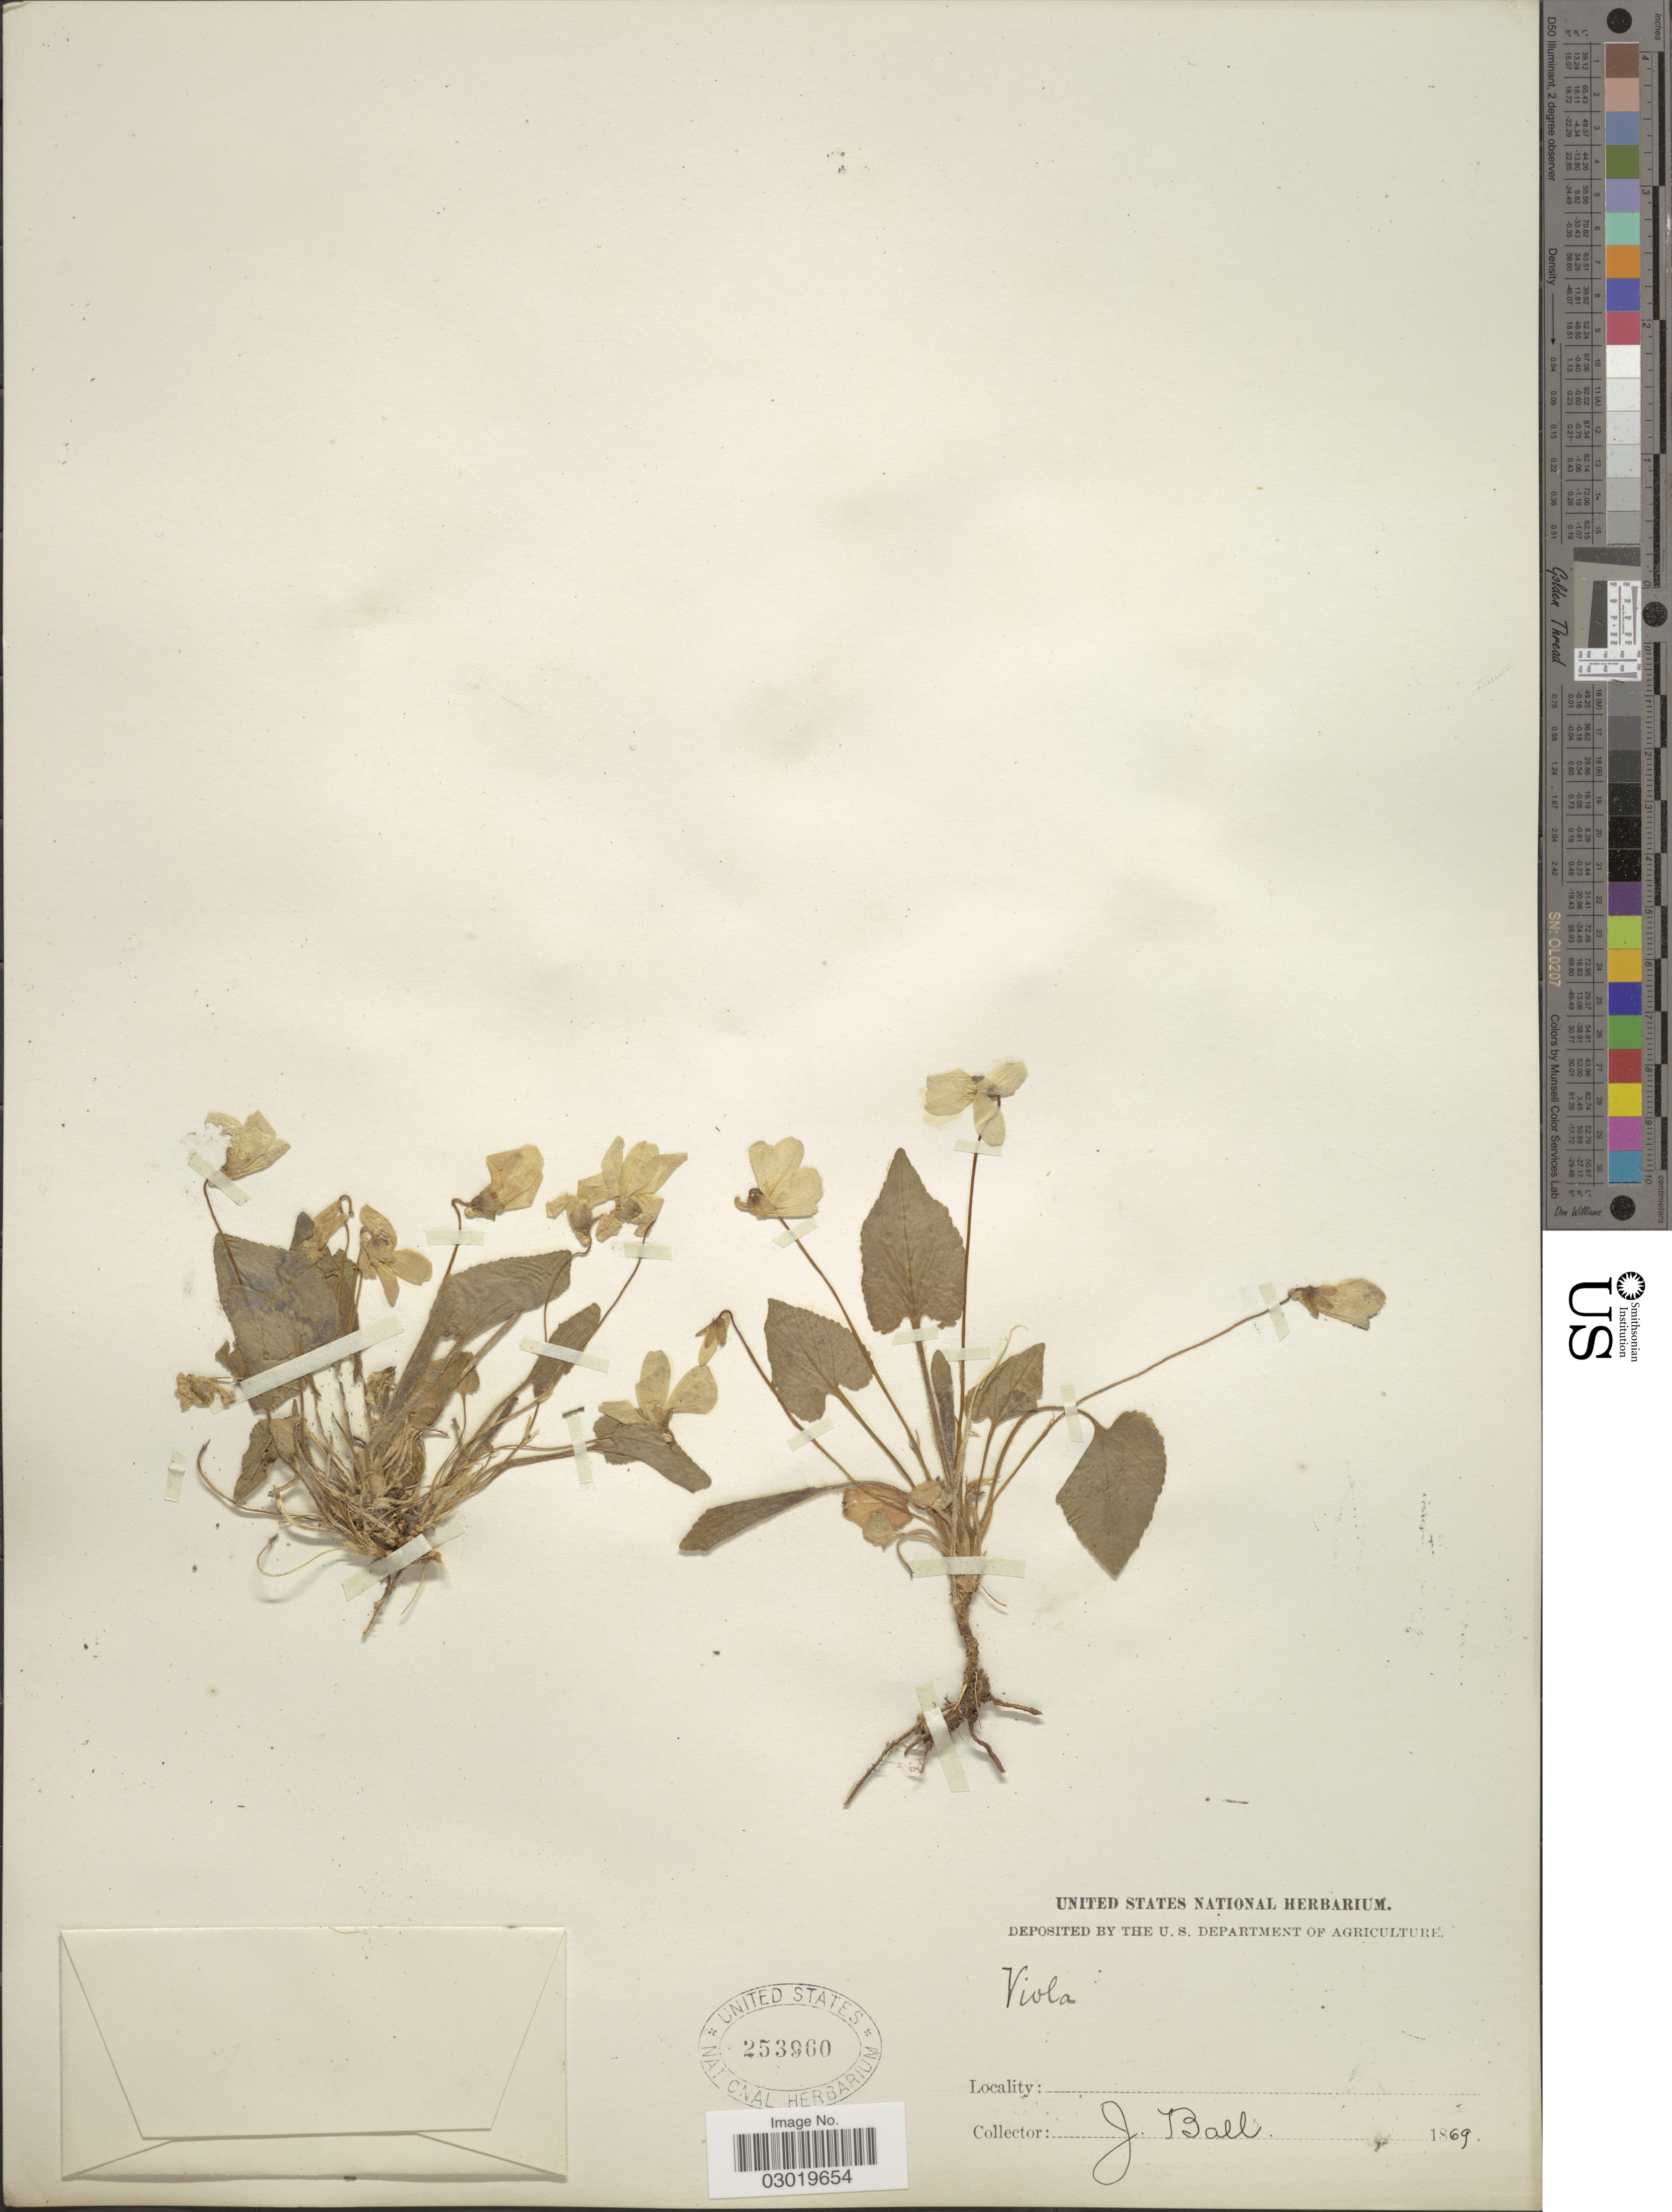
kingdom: Plantae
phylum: Tracheophyta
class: Magnoliopsida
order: Malpighiales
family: Violaceae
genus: Viola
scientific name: Viola sp.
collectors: J. Ball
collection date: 1869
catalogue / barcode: US 253960